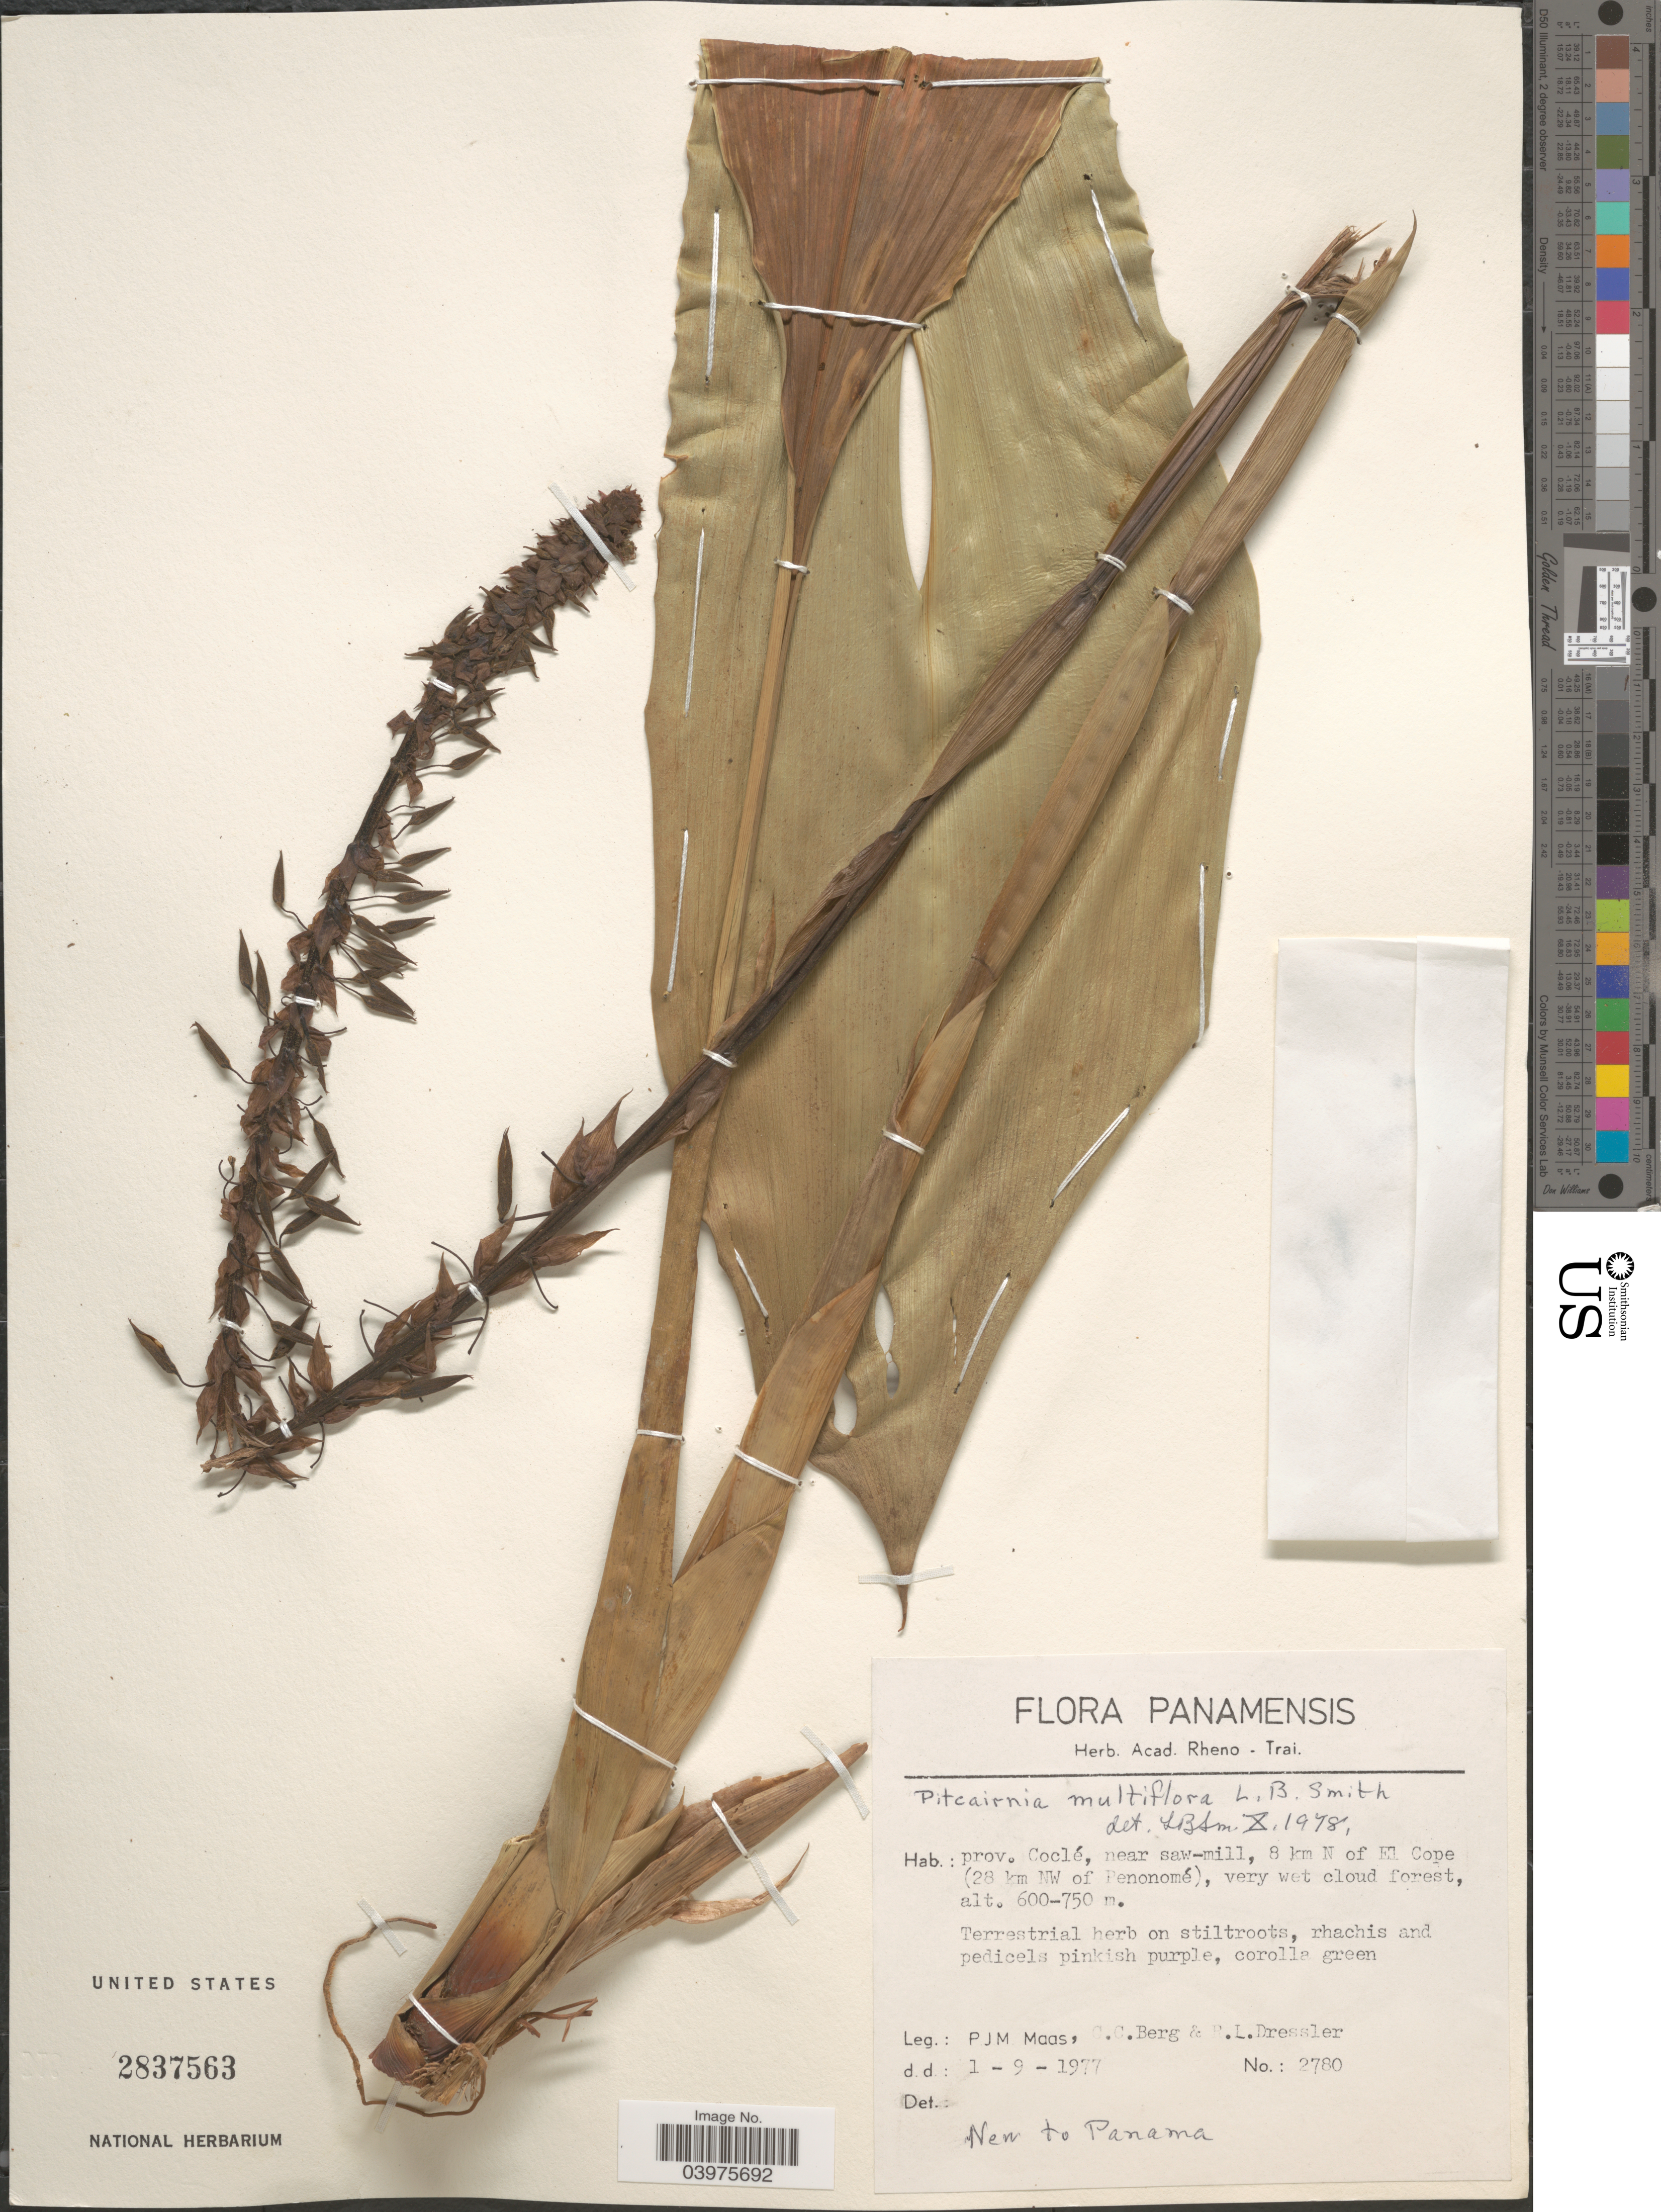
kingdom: Plantae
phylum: Tracheophyta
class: Liliopsida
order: Poales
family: Bromeliaceae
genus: Pitcairnia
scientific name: Pitcairnia multiflora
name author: L.B. Sm.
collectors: P. Maas, C. C. Berg & R. Dressler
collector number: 2780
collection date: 1977-09-01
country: Panama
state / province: Cocle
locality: Near saw-mill, 8 km N of El Cope (28 km NW of Penonomé).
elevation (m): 600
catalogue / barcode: US 2837563